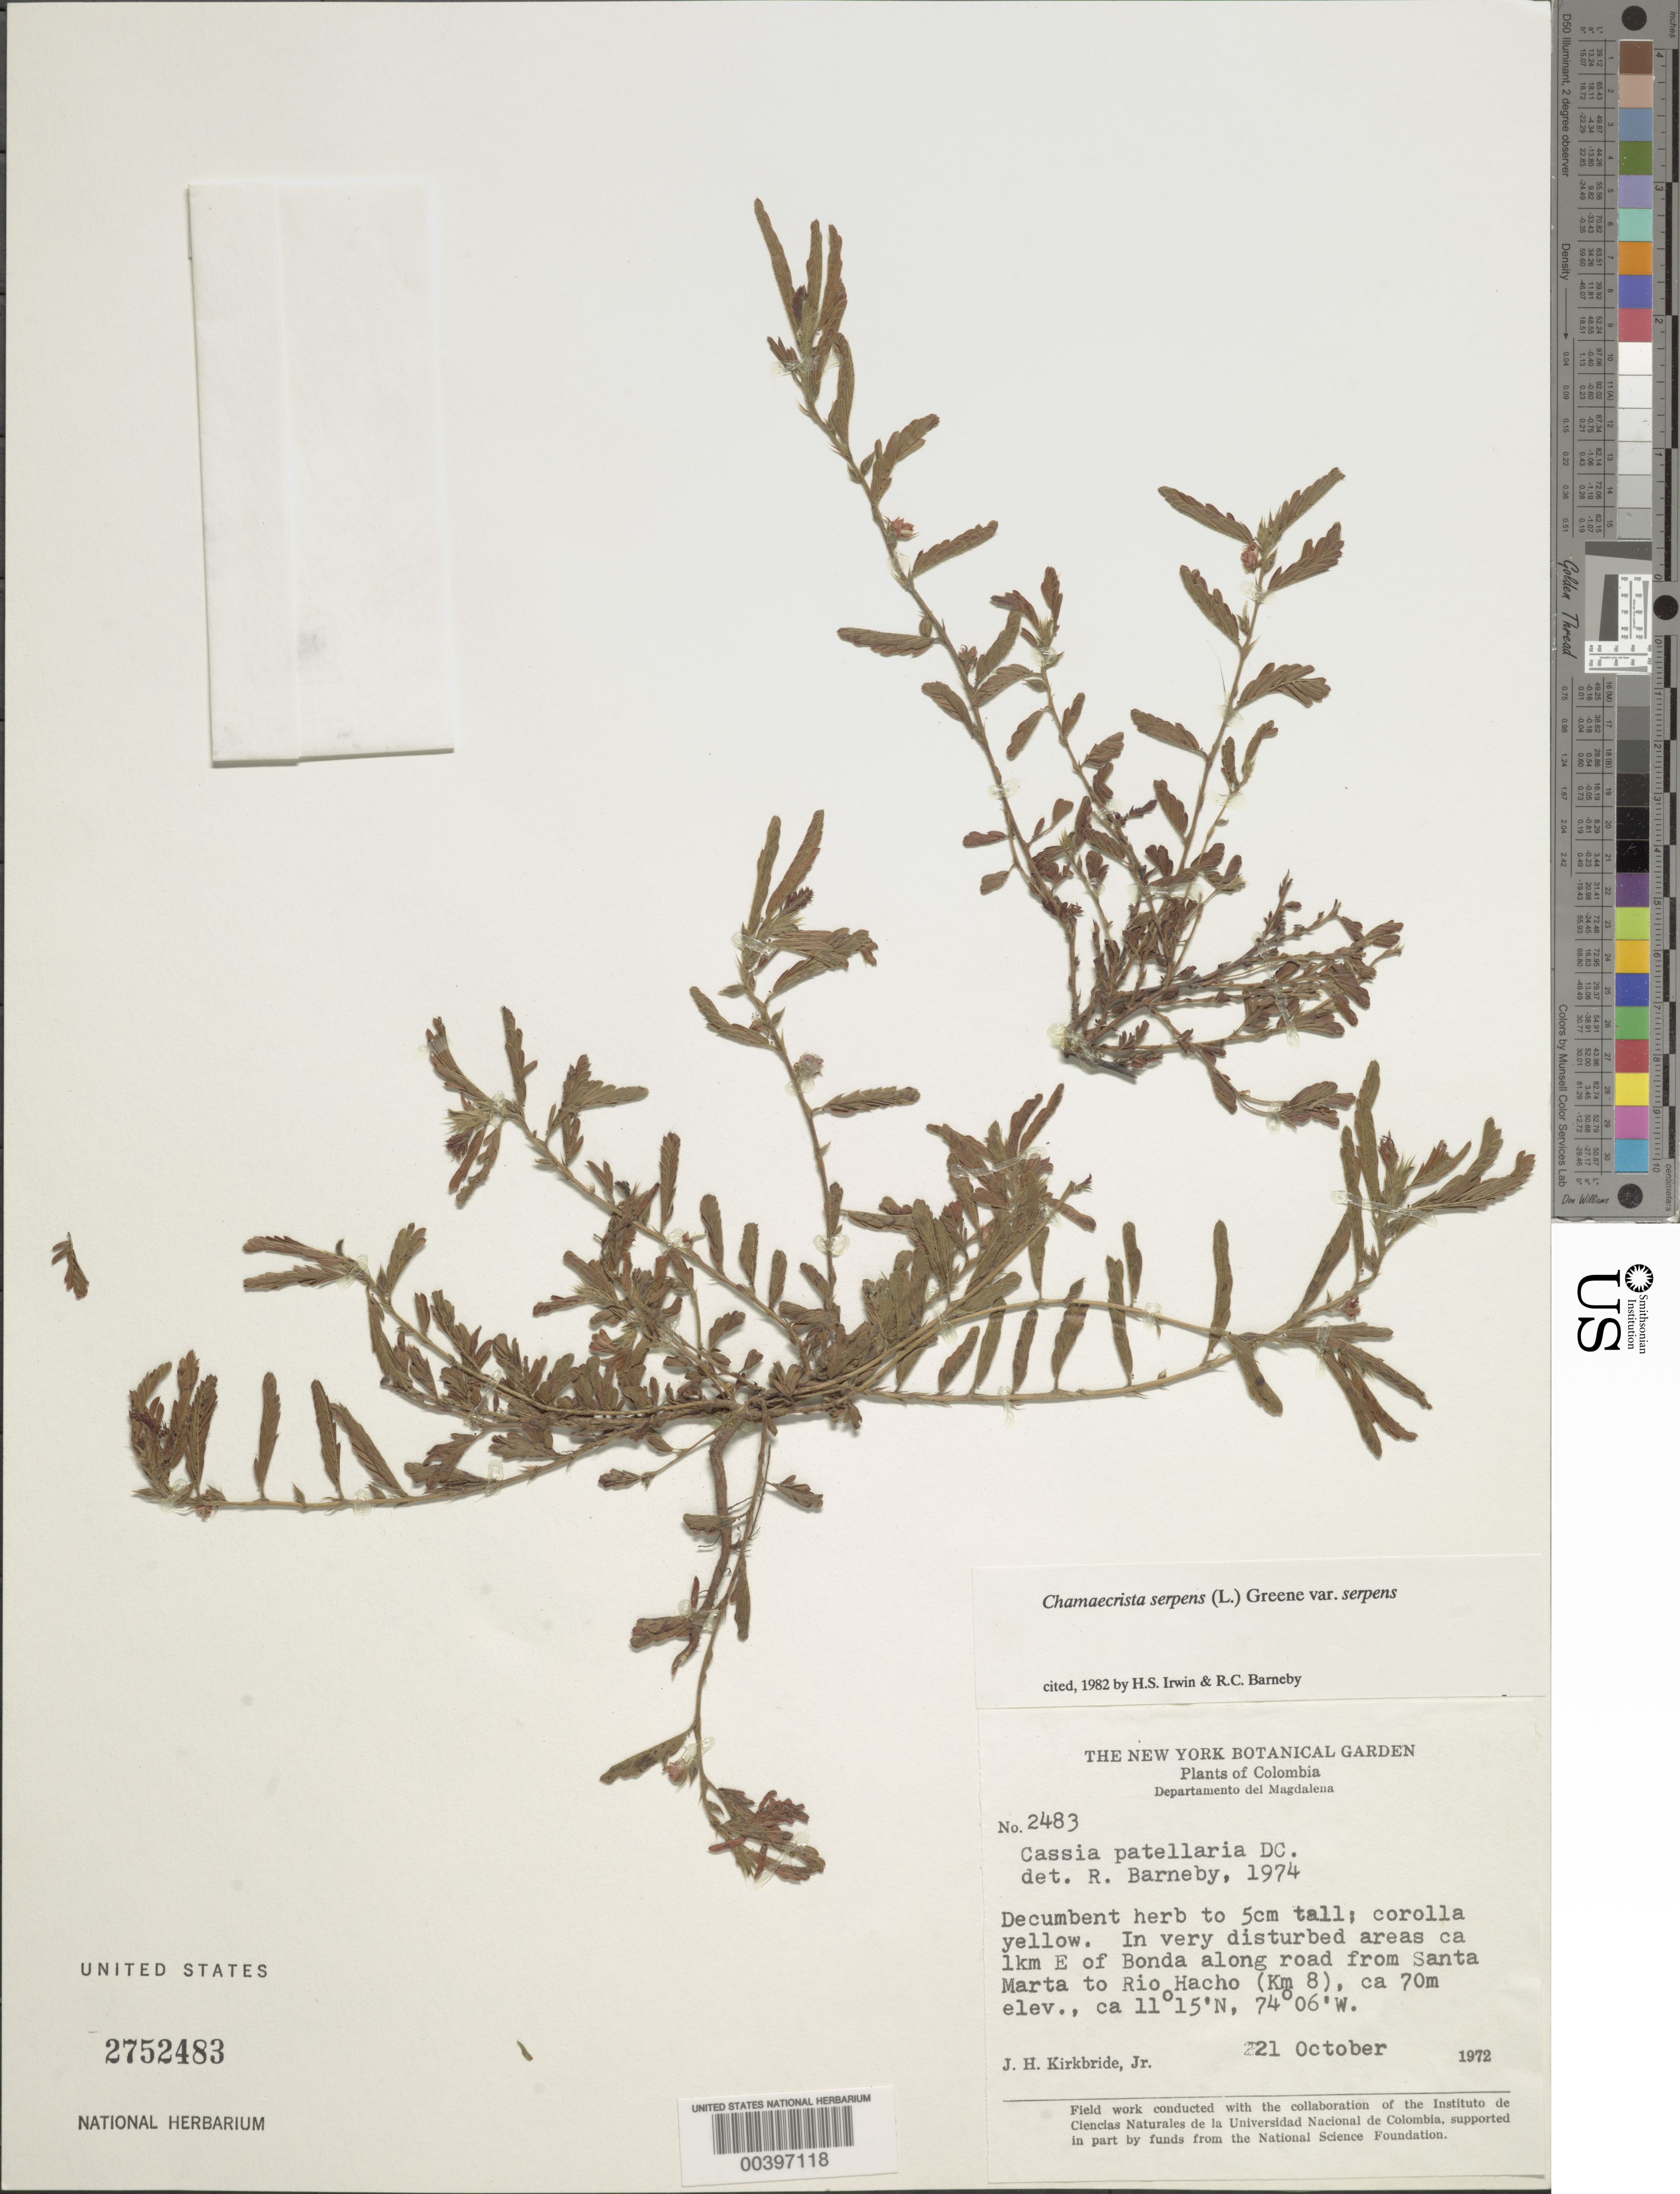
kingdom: Plantae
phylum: Tracheophyta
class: Magnoliopsida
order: Fabales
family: Fabaceae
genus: Chamaecrista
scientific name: Chamaecrista serpens var. serpens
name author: (L.) Greene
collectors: J. H. Kirkbride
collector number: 2483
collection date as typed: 21 Oct 1972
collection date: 1972-10-21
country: Colombia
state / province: Magdalena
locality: Ca 1 km E of bonda along road from Santa Marta to Rio Hacho ( km 8)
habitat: In very disturbed areas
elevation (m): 70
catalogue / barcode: US 2752483